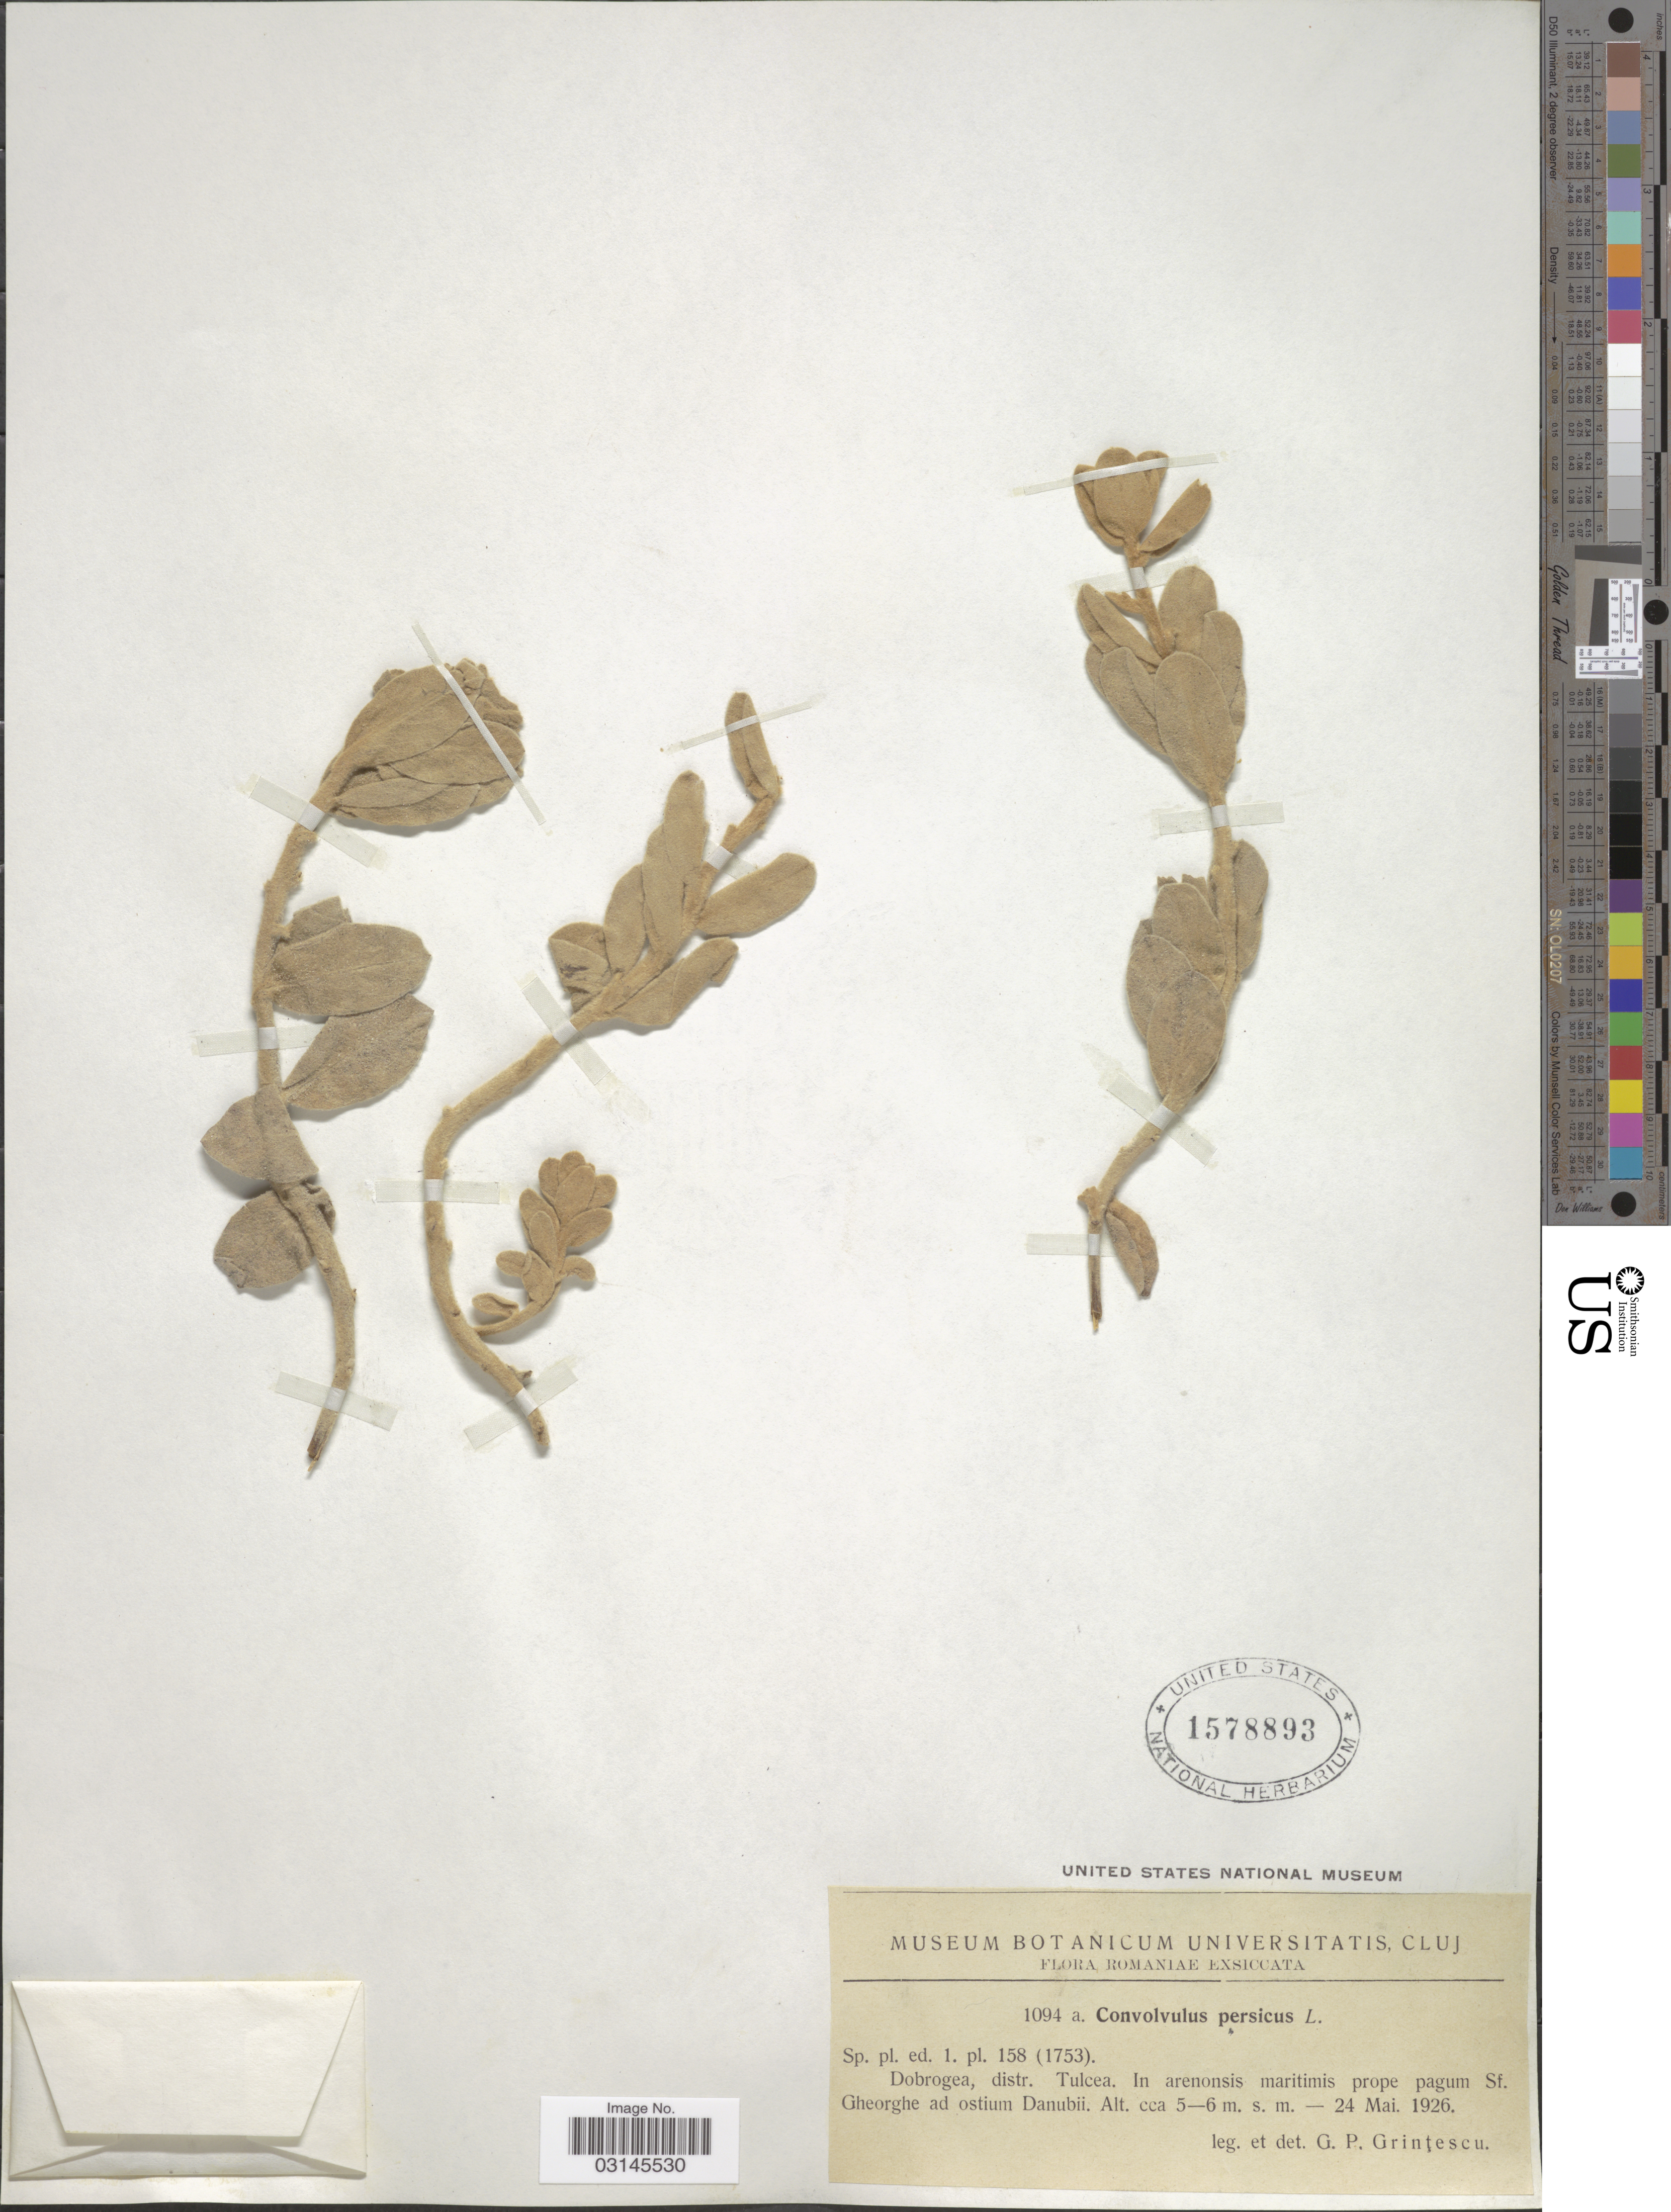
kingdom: Plantae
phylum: Tracheophyta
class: Magnoliopsida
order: Solanales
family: Convolvulaceae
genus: Convolvulus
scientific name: Convolvulus persicus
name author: L.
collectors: G. Grintescu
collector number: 1094a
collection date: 1926-05-24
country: Romania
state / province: Tulcea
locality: Dobrogea, distr. Tulcea. In arenosis maritimis prope pagum Sf. Gheorghe ad ostium Danubii.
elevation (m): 5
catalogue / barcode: US 1578893